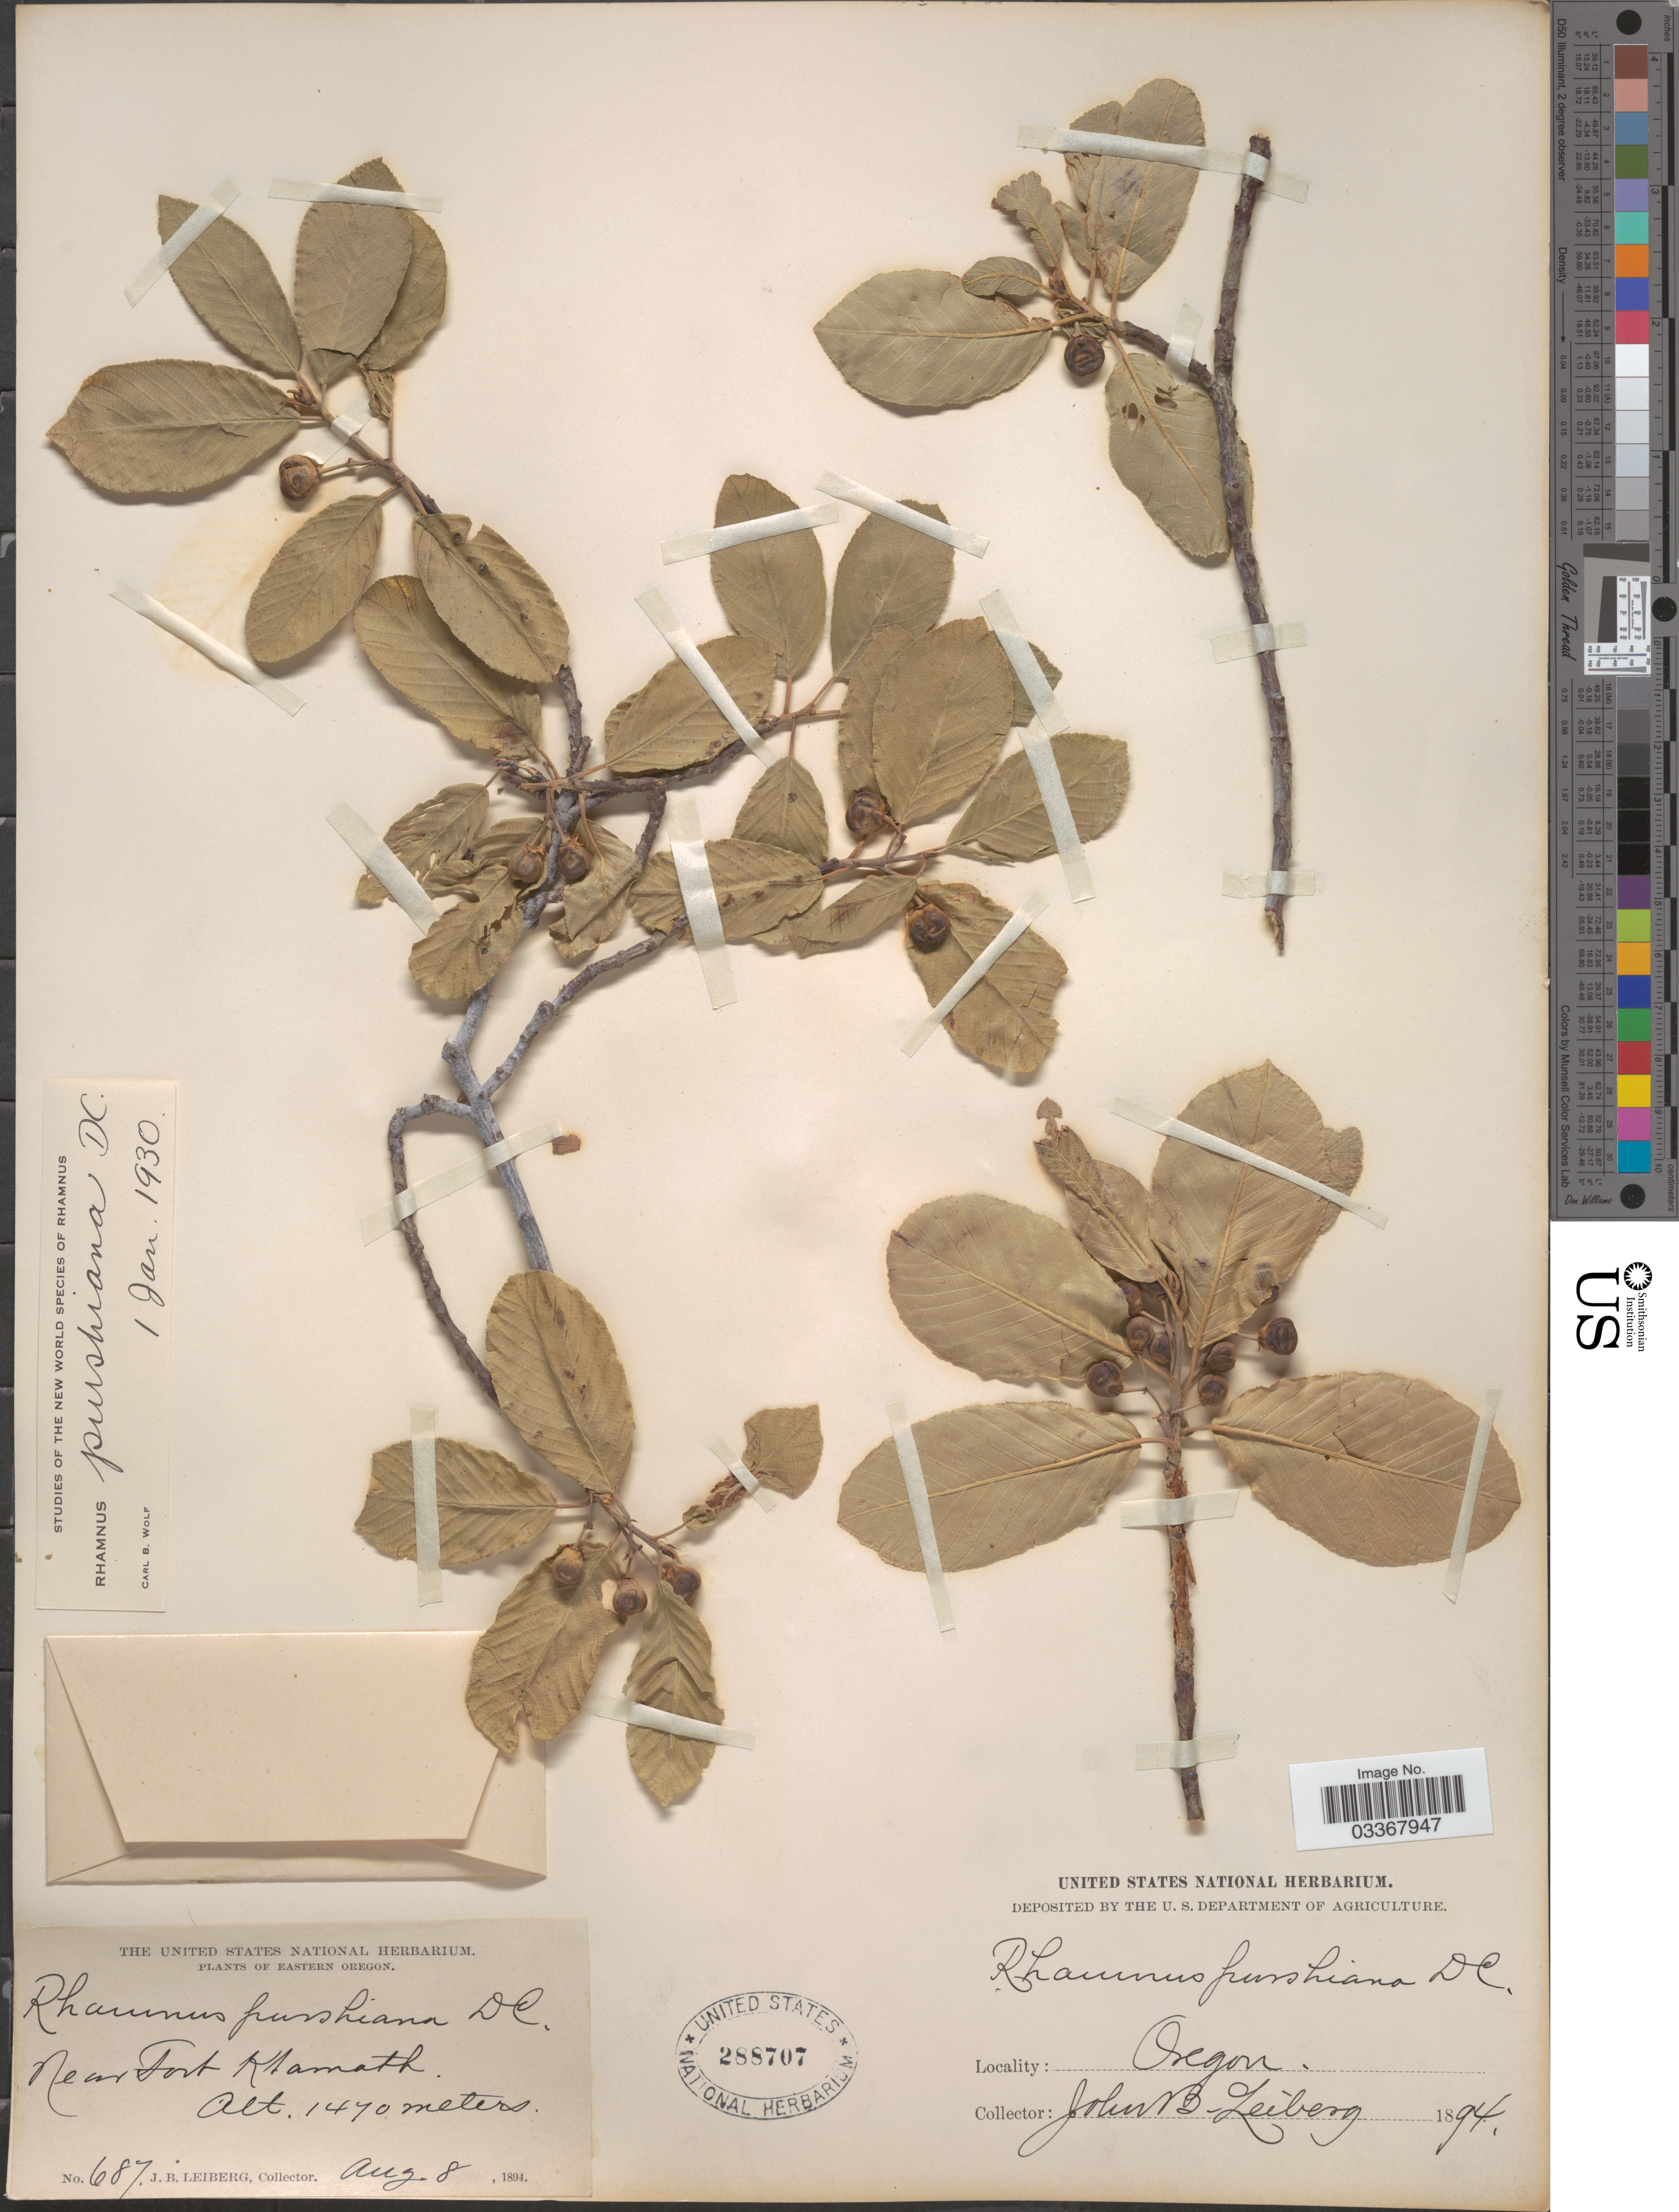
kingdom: Plantae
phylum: Tracheophyta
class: Magnoliopsida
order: Rosales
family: Rhamnaceae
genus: Frangula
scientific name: Frangula purshiana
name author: (DC.) A. Gray ex J.G. Cooper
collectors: J. B. Leiberg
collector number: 687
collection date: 1894-08-08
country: United States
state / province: Oregon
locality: Eastern Oregon, Near Fort Klamath.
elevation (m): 1470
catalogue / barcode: US 288707